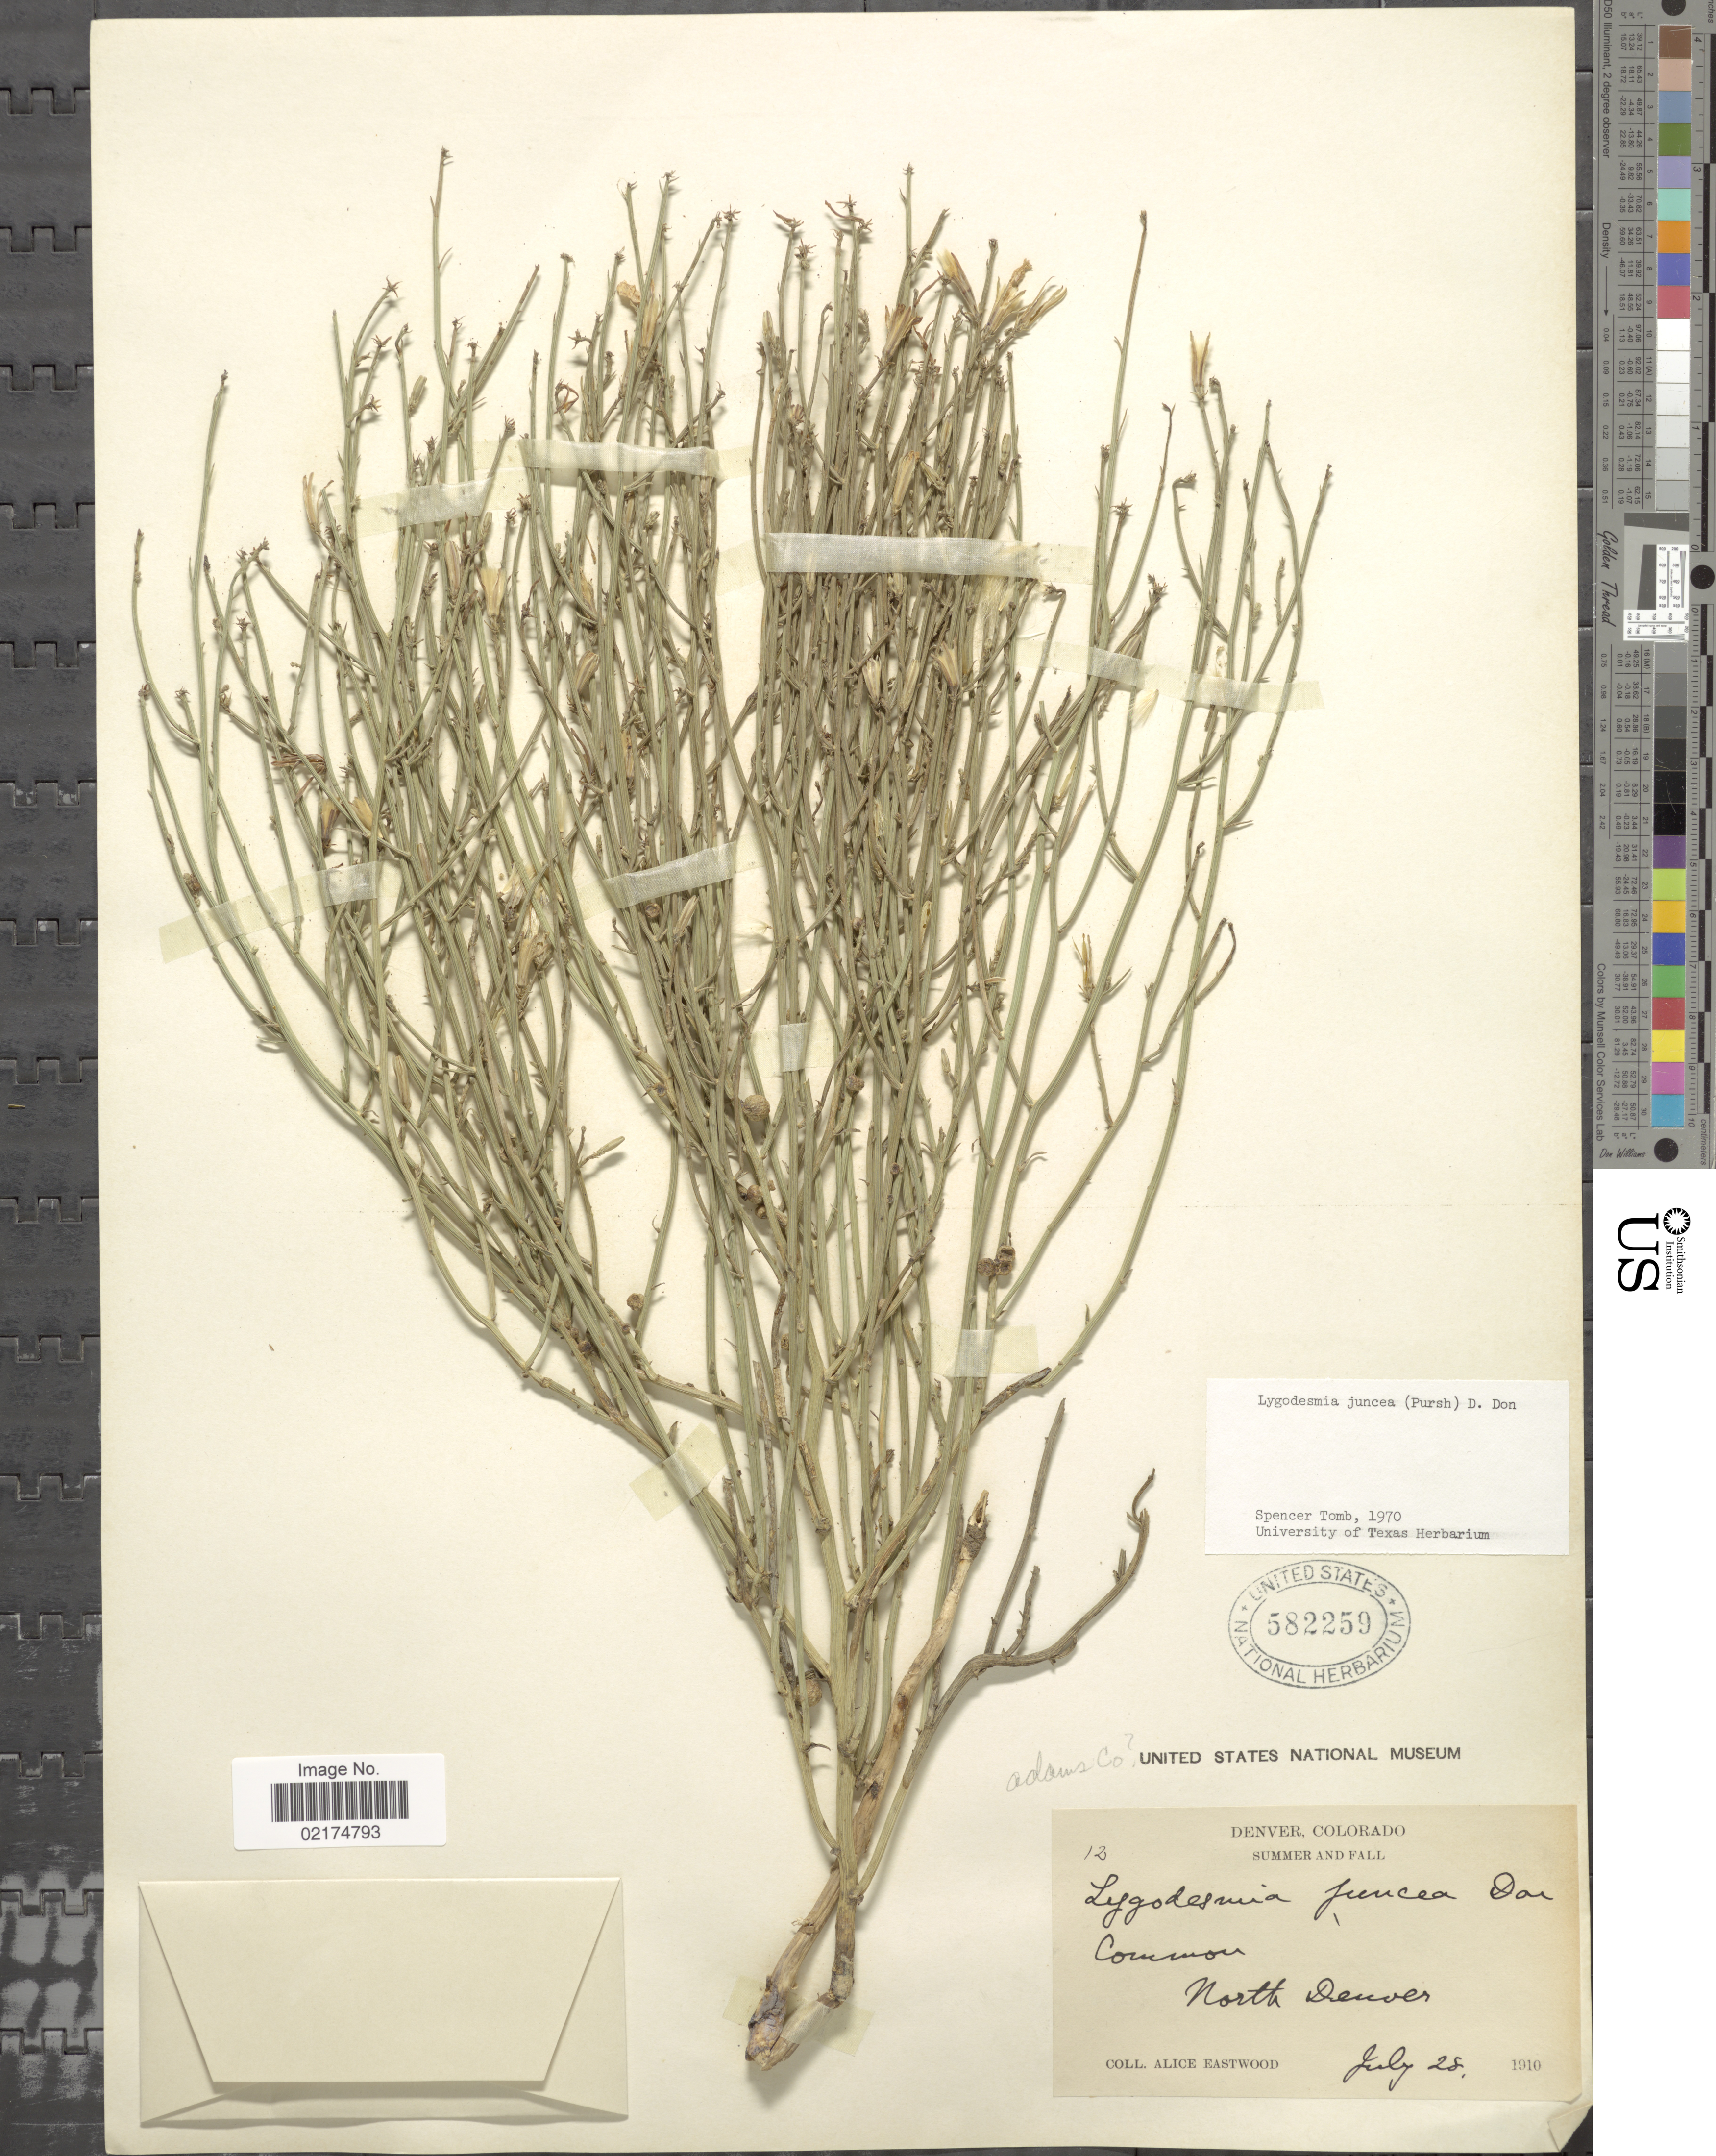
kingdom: Plantae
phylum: Tracheophyta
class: Magnoliopsida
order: Asterales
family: Asteraceae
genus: Lygodesmia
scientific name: Lygodesmia juncea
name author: D. Don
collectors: A. Eastwood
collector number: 12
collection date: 1910-07-28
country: United States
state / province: Colorado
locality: Denver, Summer and Fall, North Denver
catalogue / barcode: US 582259